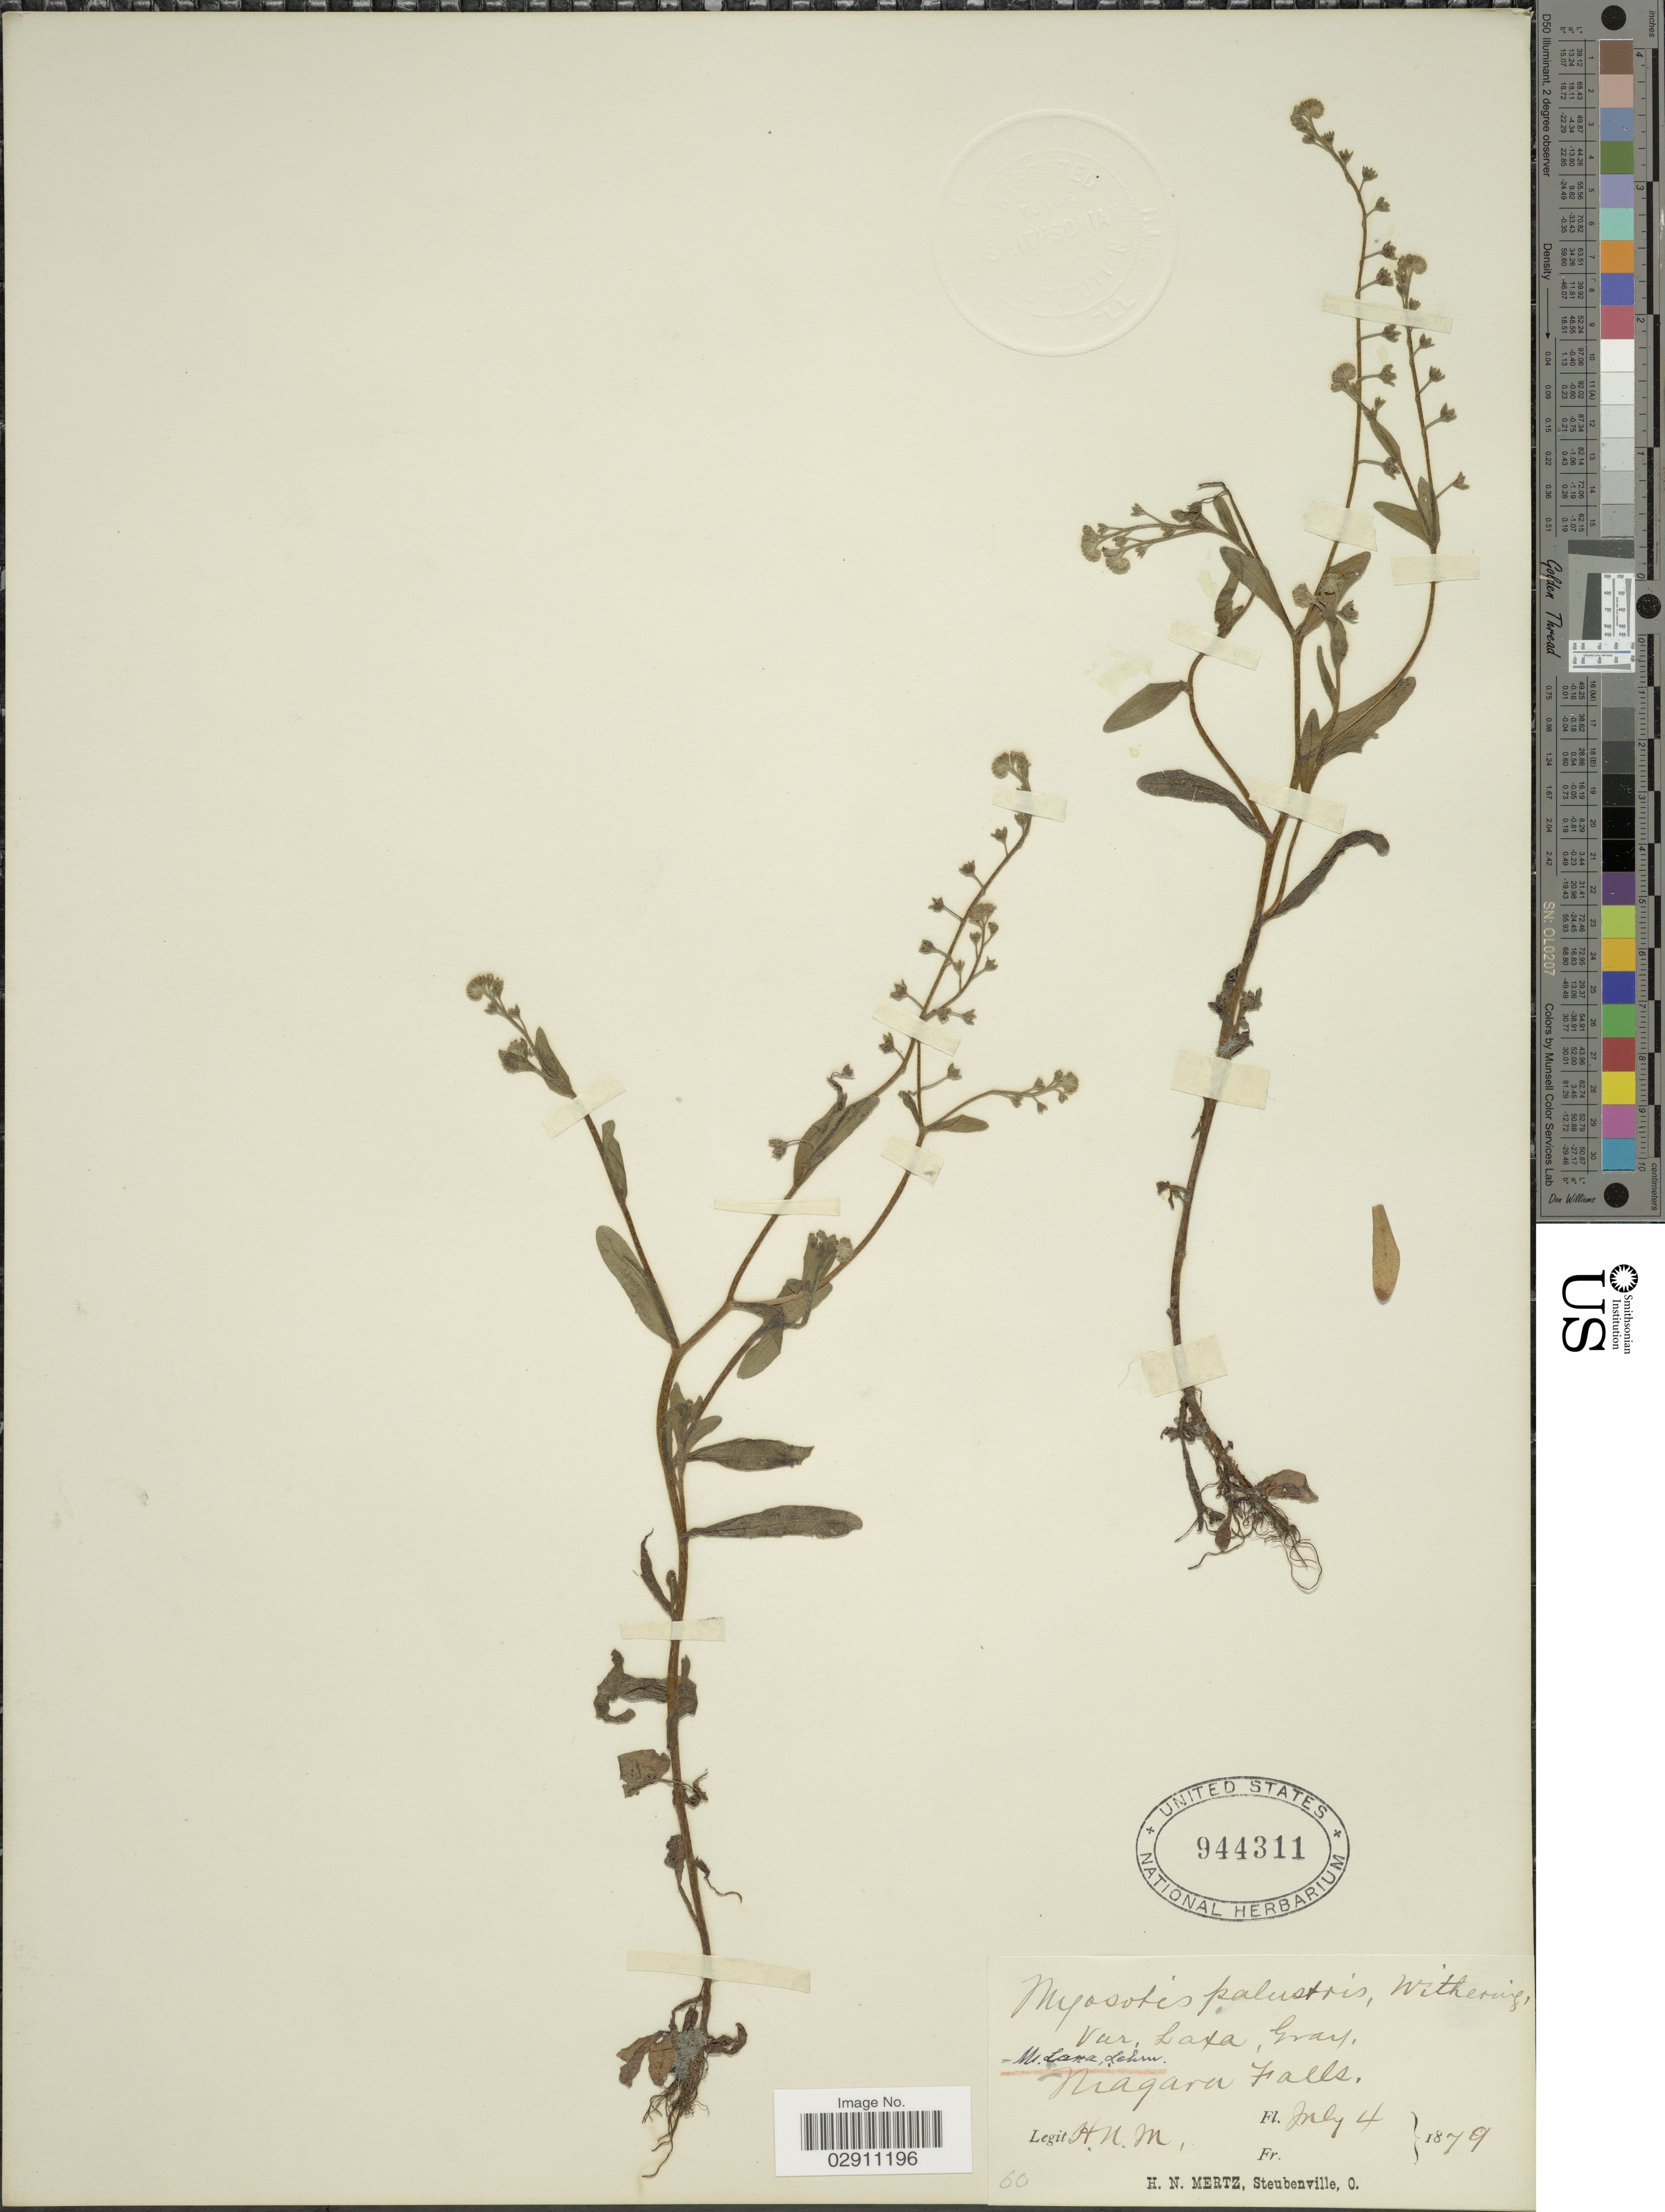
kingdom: Plantae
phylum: Tracheophyta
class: Magnoliopsida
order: Boraginales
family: Boraginaceae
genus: Myosotis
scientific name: Myosotis laxa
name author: F. Lehm.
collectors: H. Mertz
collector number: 60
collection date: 1879-07-04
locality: Niagara Falls.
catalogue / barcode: US 944311